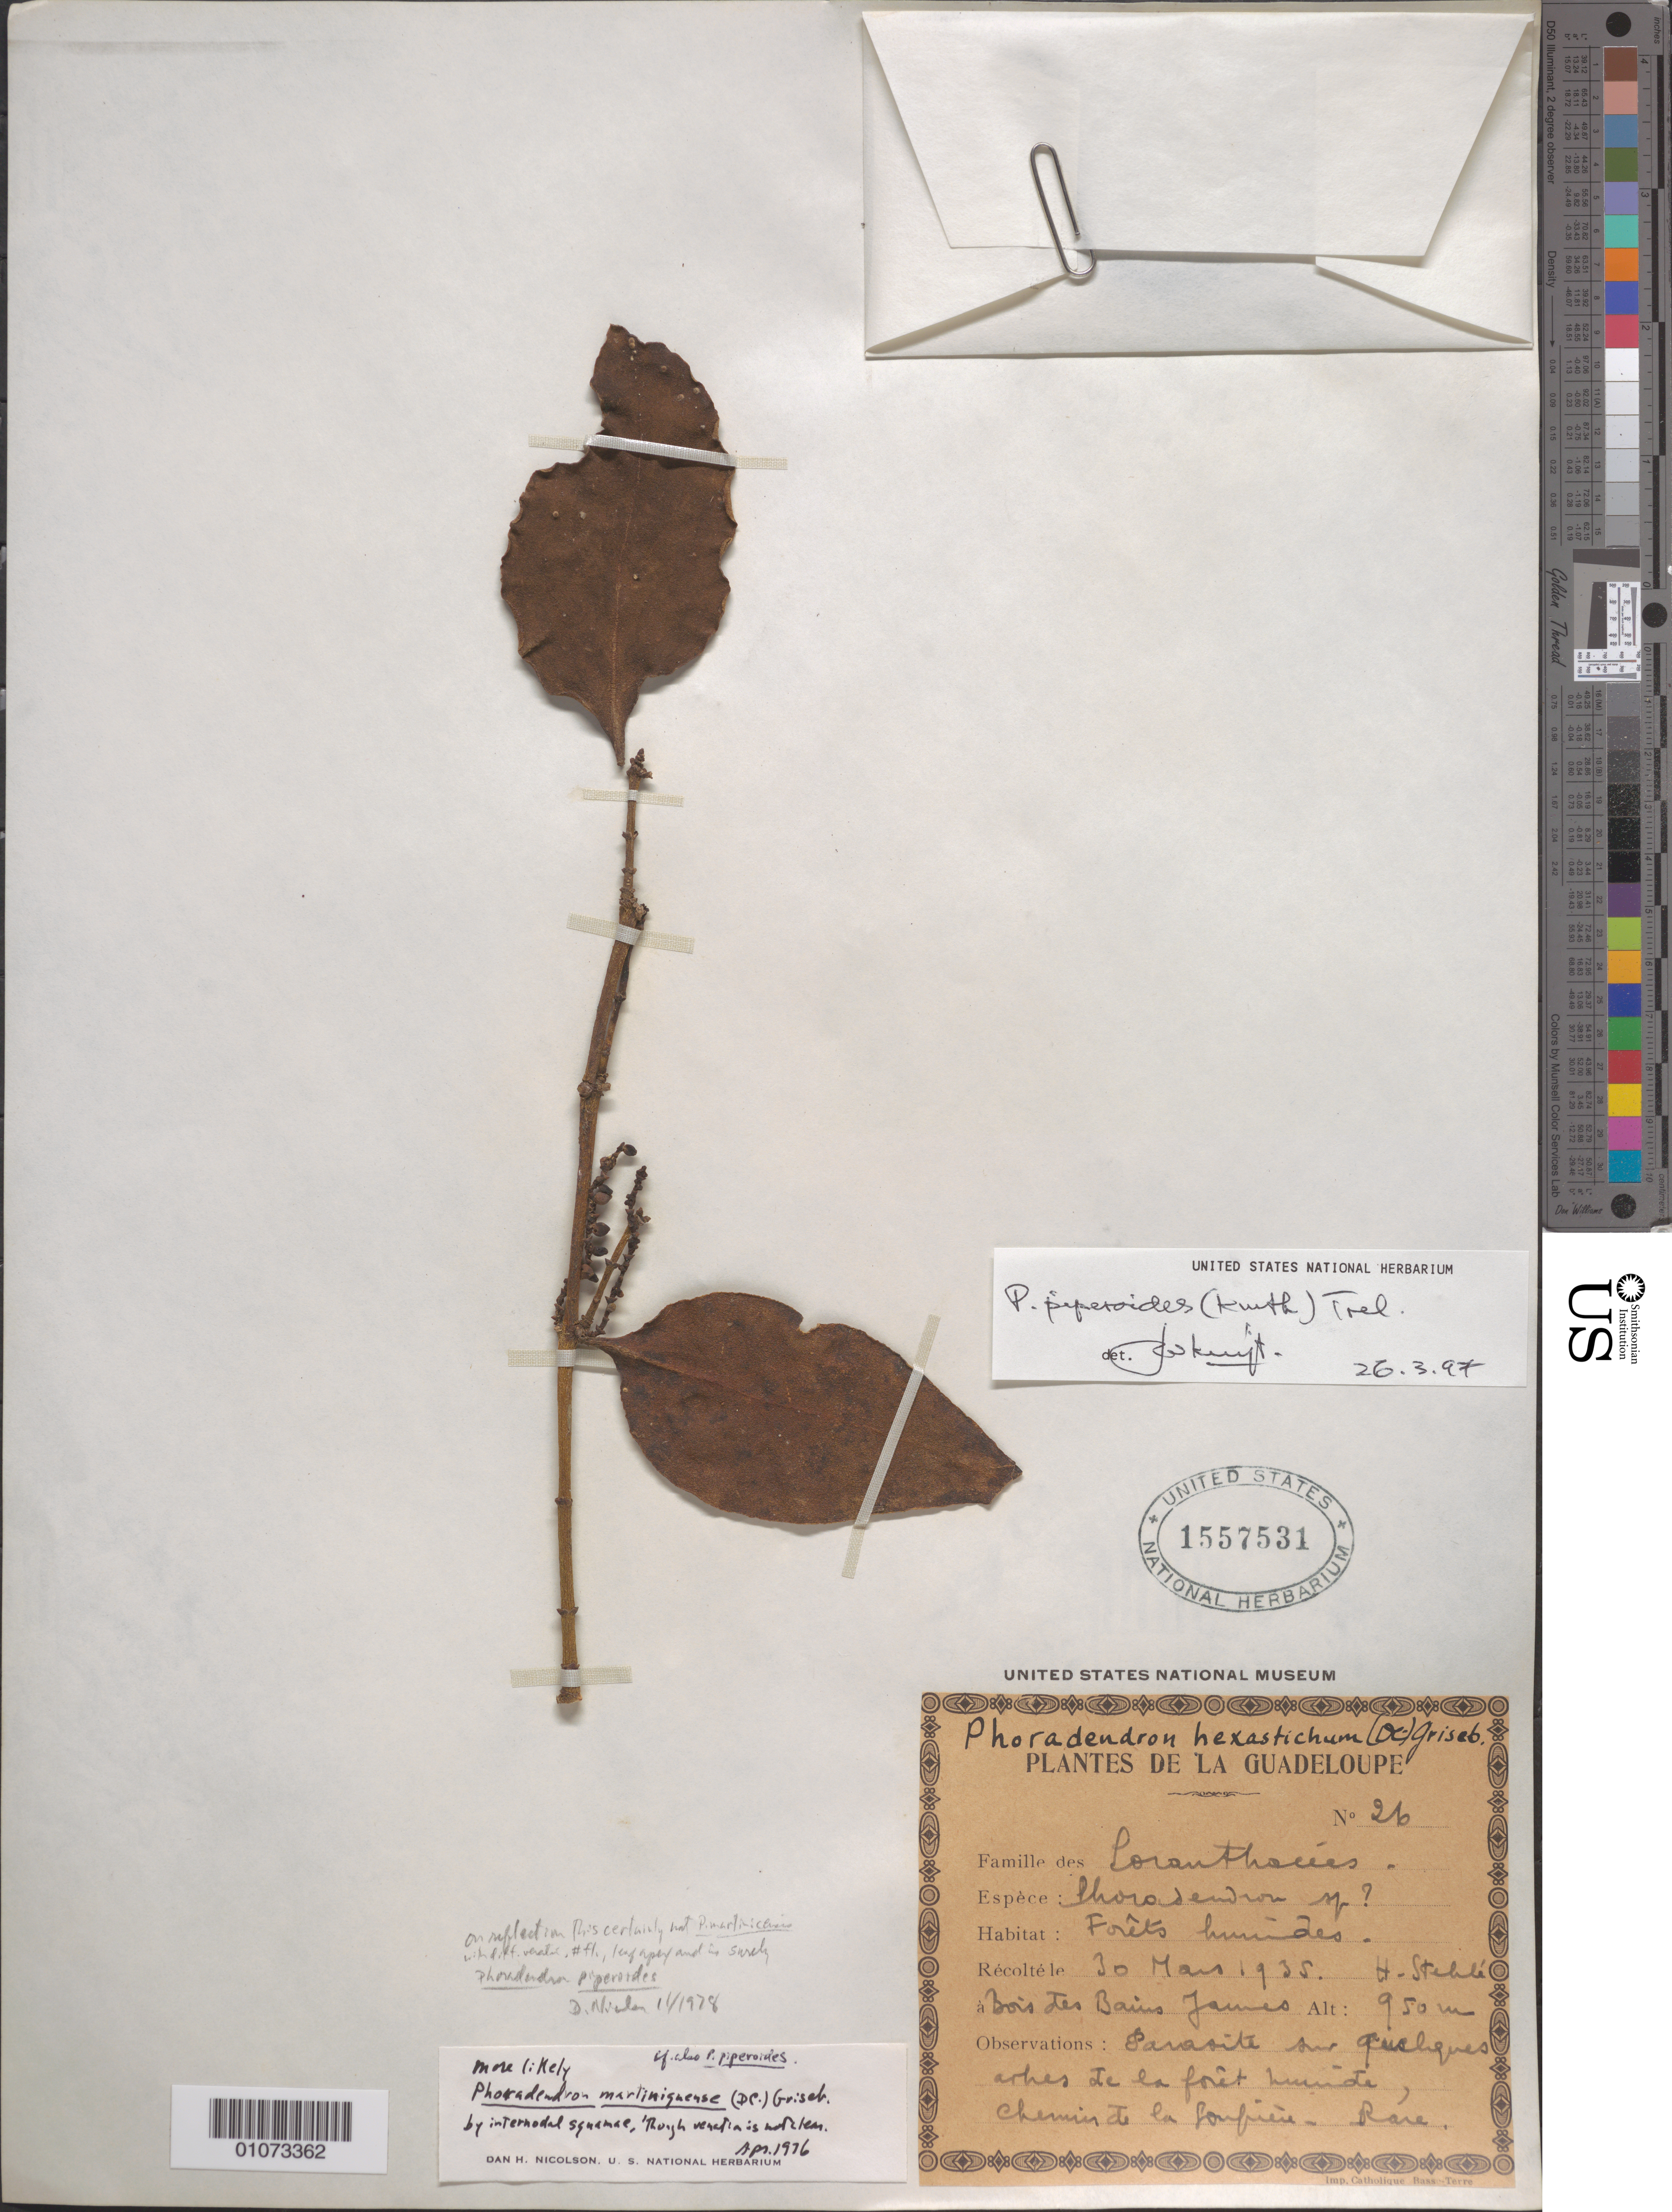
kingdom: Plantae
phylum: Tracheophyta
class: Magnoliopsida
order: Santalales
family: Viscaceae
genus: Phoradendron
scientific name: Phoradendron piperoides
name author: (Kunth) Trel.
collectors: H. Stehlé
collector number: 26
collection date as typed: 30 Mar 1935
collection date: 1935-03-30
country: Guadeloupe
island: Basse Terre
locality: Bois des Bains Jaunes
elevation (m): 950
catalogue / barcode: US 1557531